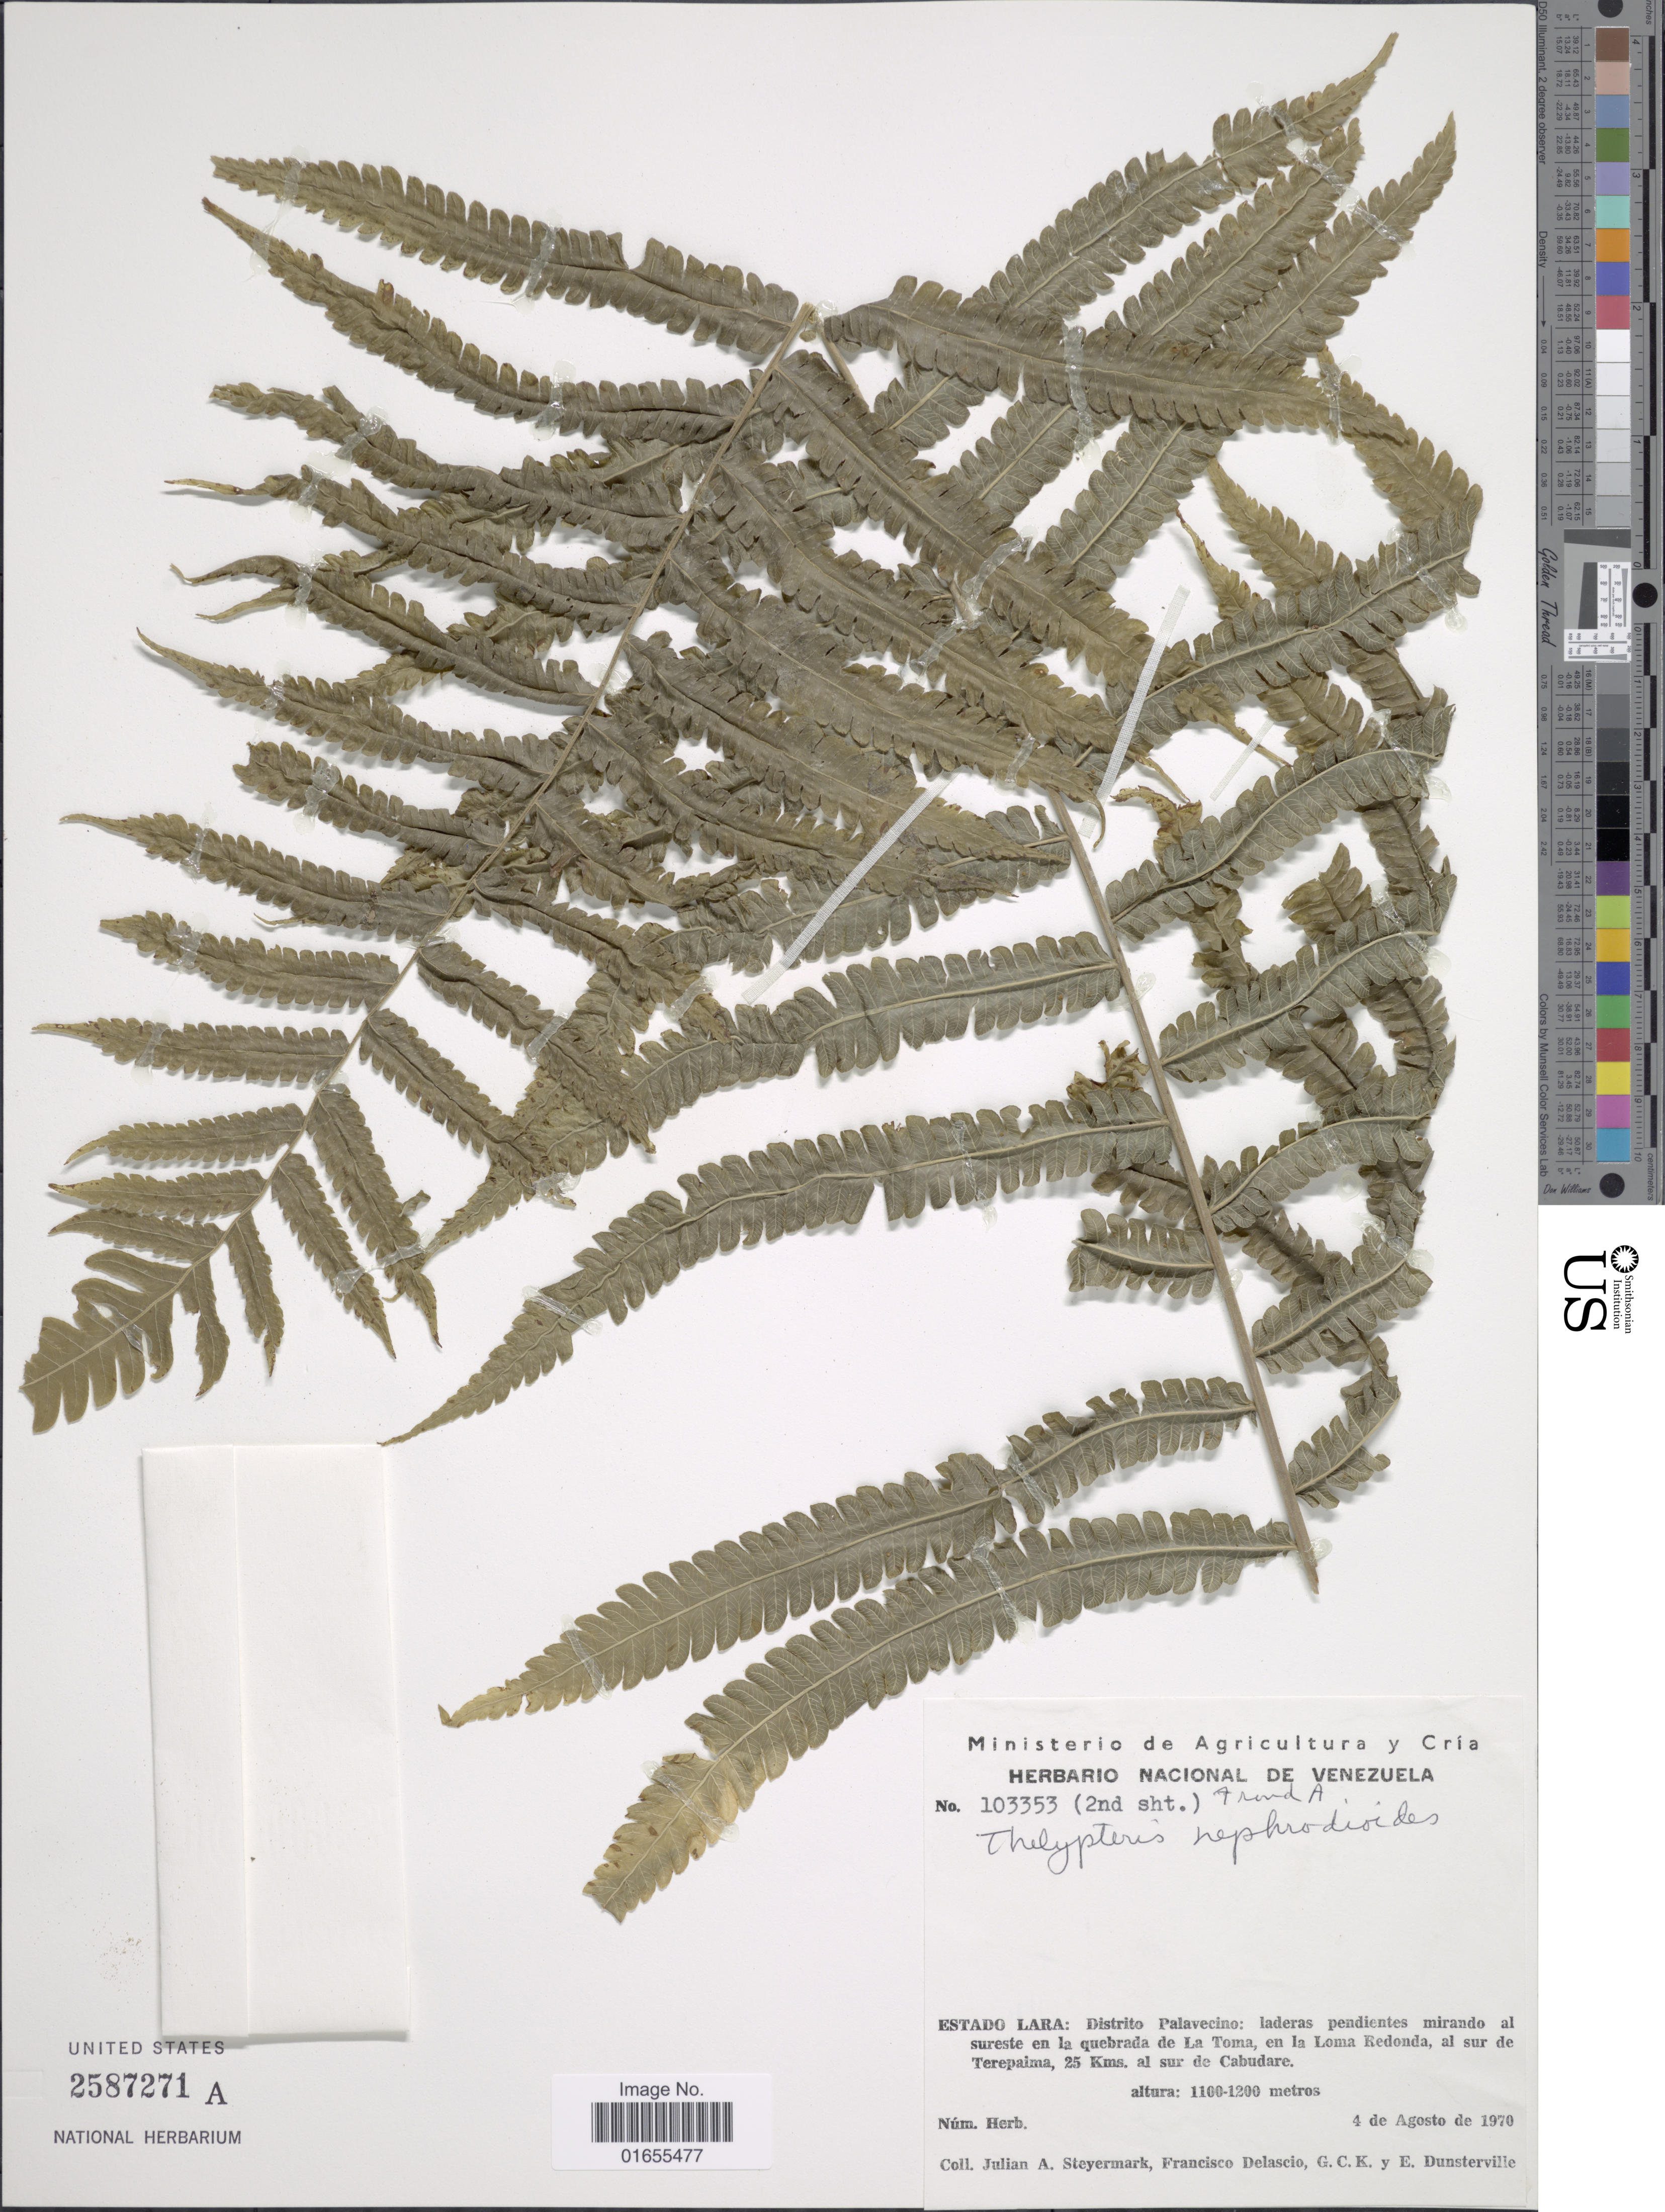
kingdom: Plantae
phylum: Tracheophyta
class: Polypodiopsida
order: Polypodiales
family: Thelypteridaceae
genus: Goniopteris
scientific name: Goniopteris nephrodioides (Klotzsch) comb. nov., ined 2015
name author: (Klotzsch)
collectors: J. Steyermark, F. Delascio C., G. C. K. Dunsterville & E. Dunsterville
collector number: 103353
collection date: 1970-08-04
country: Venezuela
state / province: Lara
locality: Distrito Palavecino: laderas pendientes mirando al sureste en la quebrada de La Toma, en la Loma Redonda, al sur de Terepaima, 25 Kms. al sur de Cabudare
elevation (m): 1100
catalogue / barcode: US 2587271A